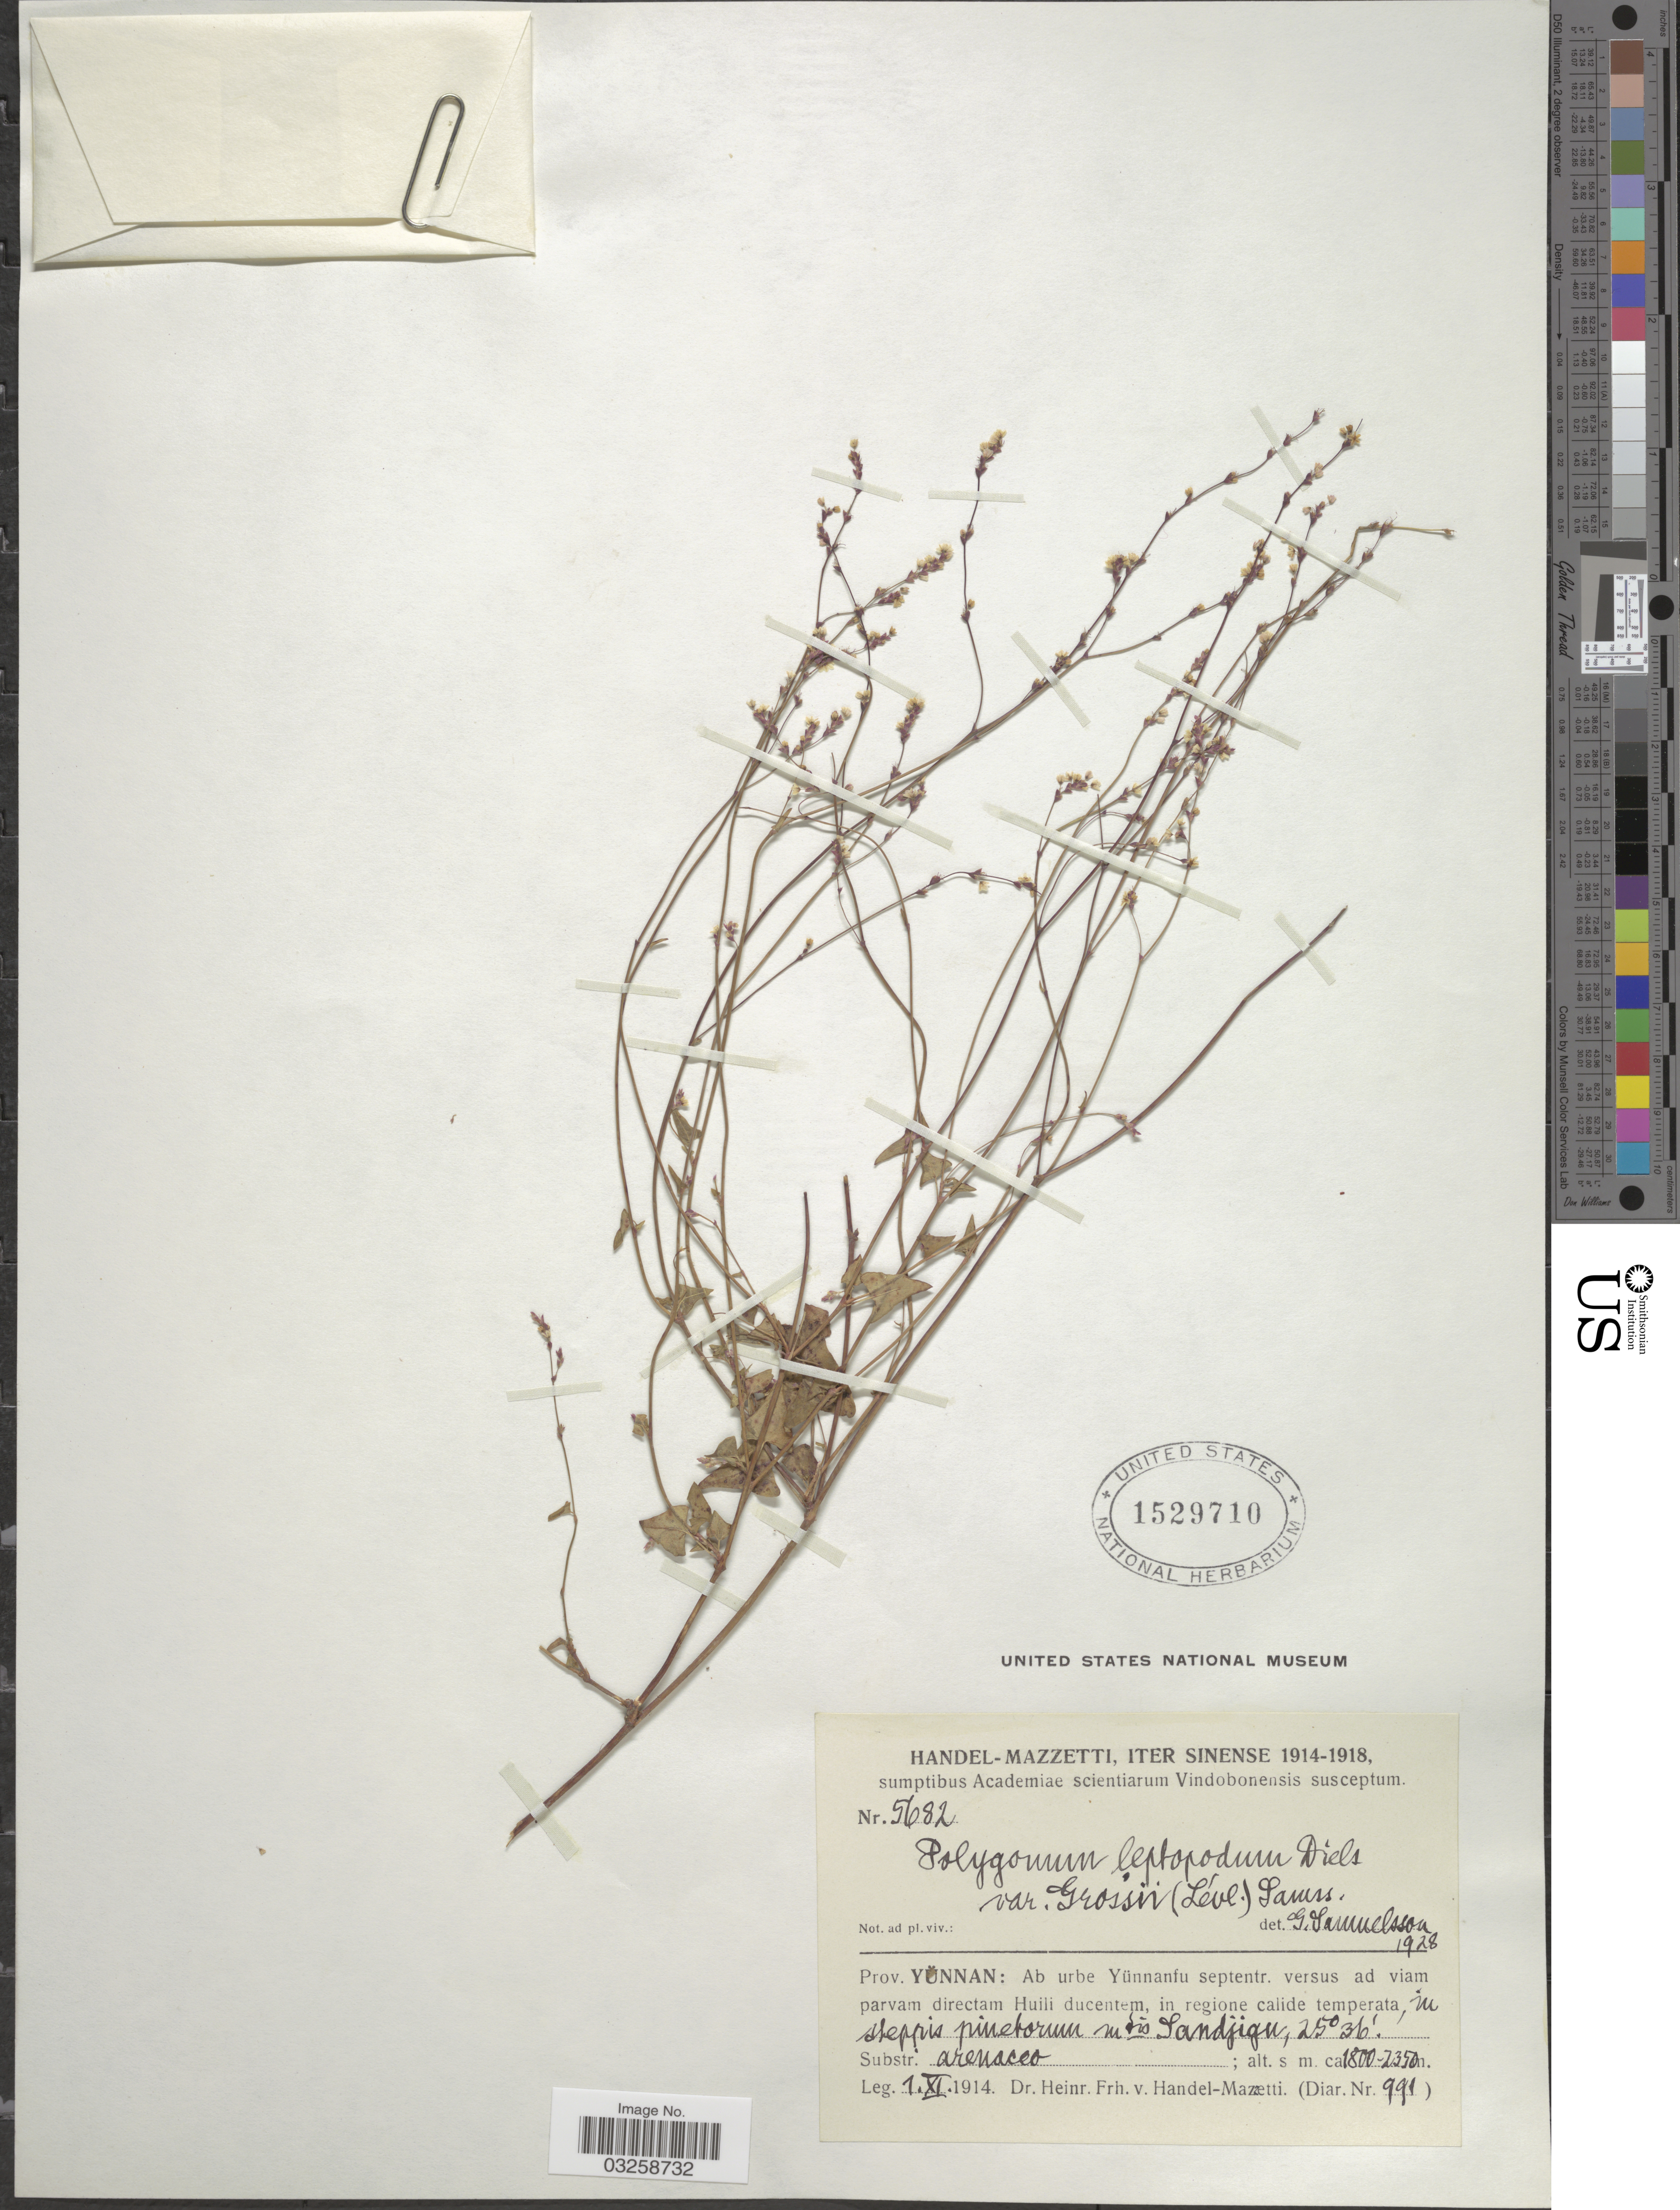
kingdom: Plantae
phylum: Tracheophyta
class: Magnoliopsida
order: Caryophyllales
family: Polygonaceae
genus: Polygonum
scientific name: Polygonum leptopodum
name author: Diels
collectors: H. Handel-Mazzetti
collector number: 5682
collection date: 1914-11-01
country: China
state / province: Yunnan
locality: Ab urbe Yünnanfu septentr. versus ad viam parvam directam Huili ducentem, in regione calide temperata, in steppis pinetorum mts [interpreted] Sandjigu [interpreted].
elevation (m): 1800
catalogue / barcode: US 1529710